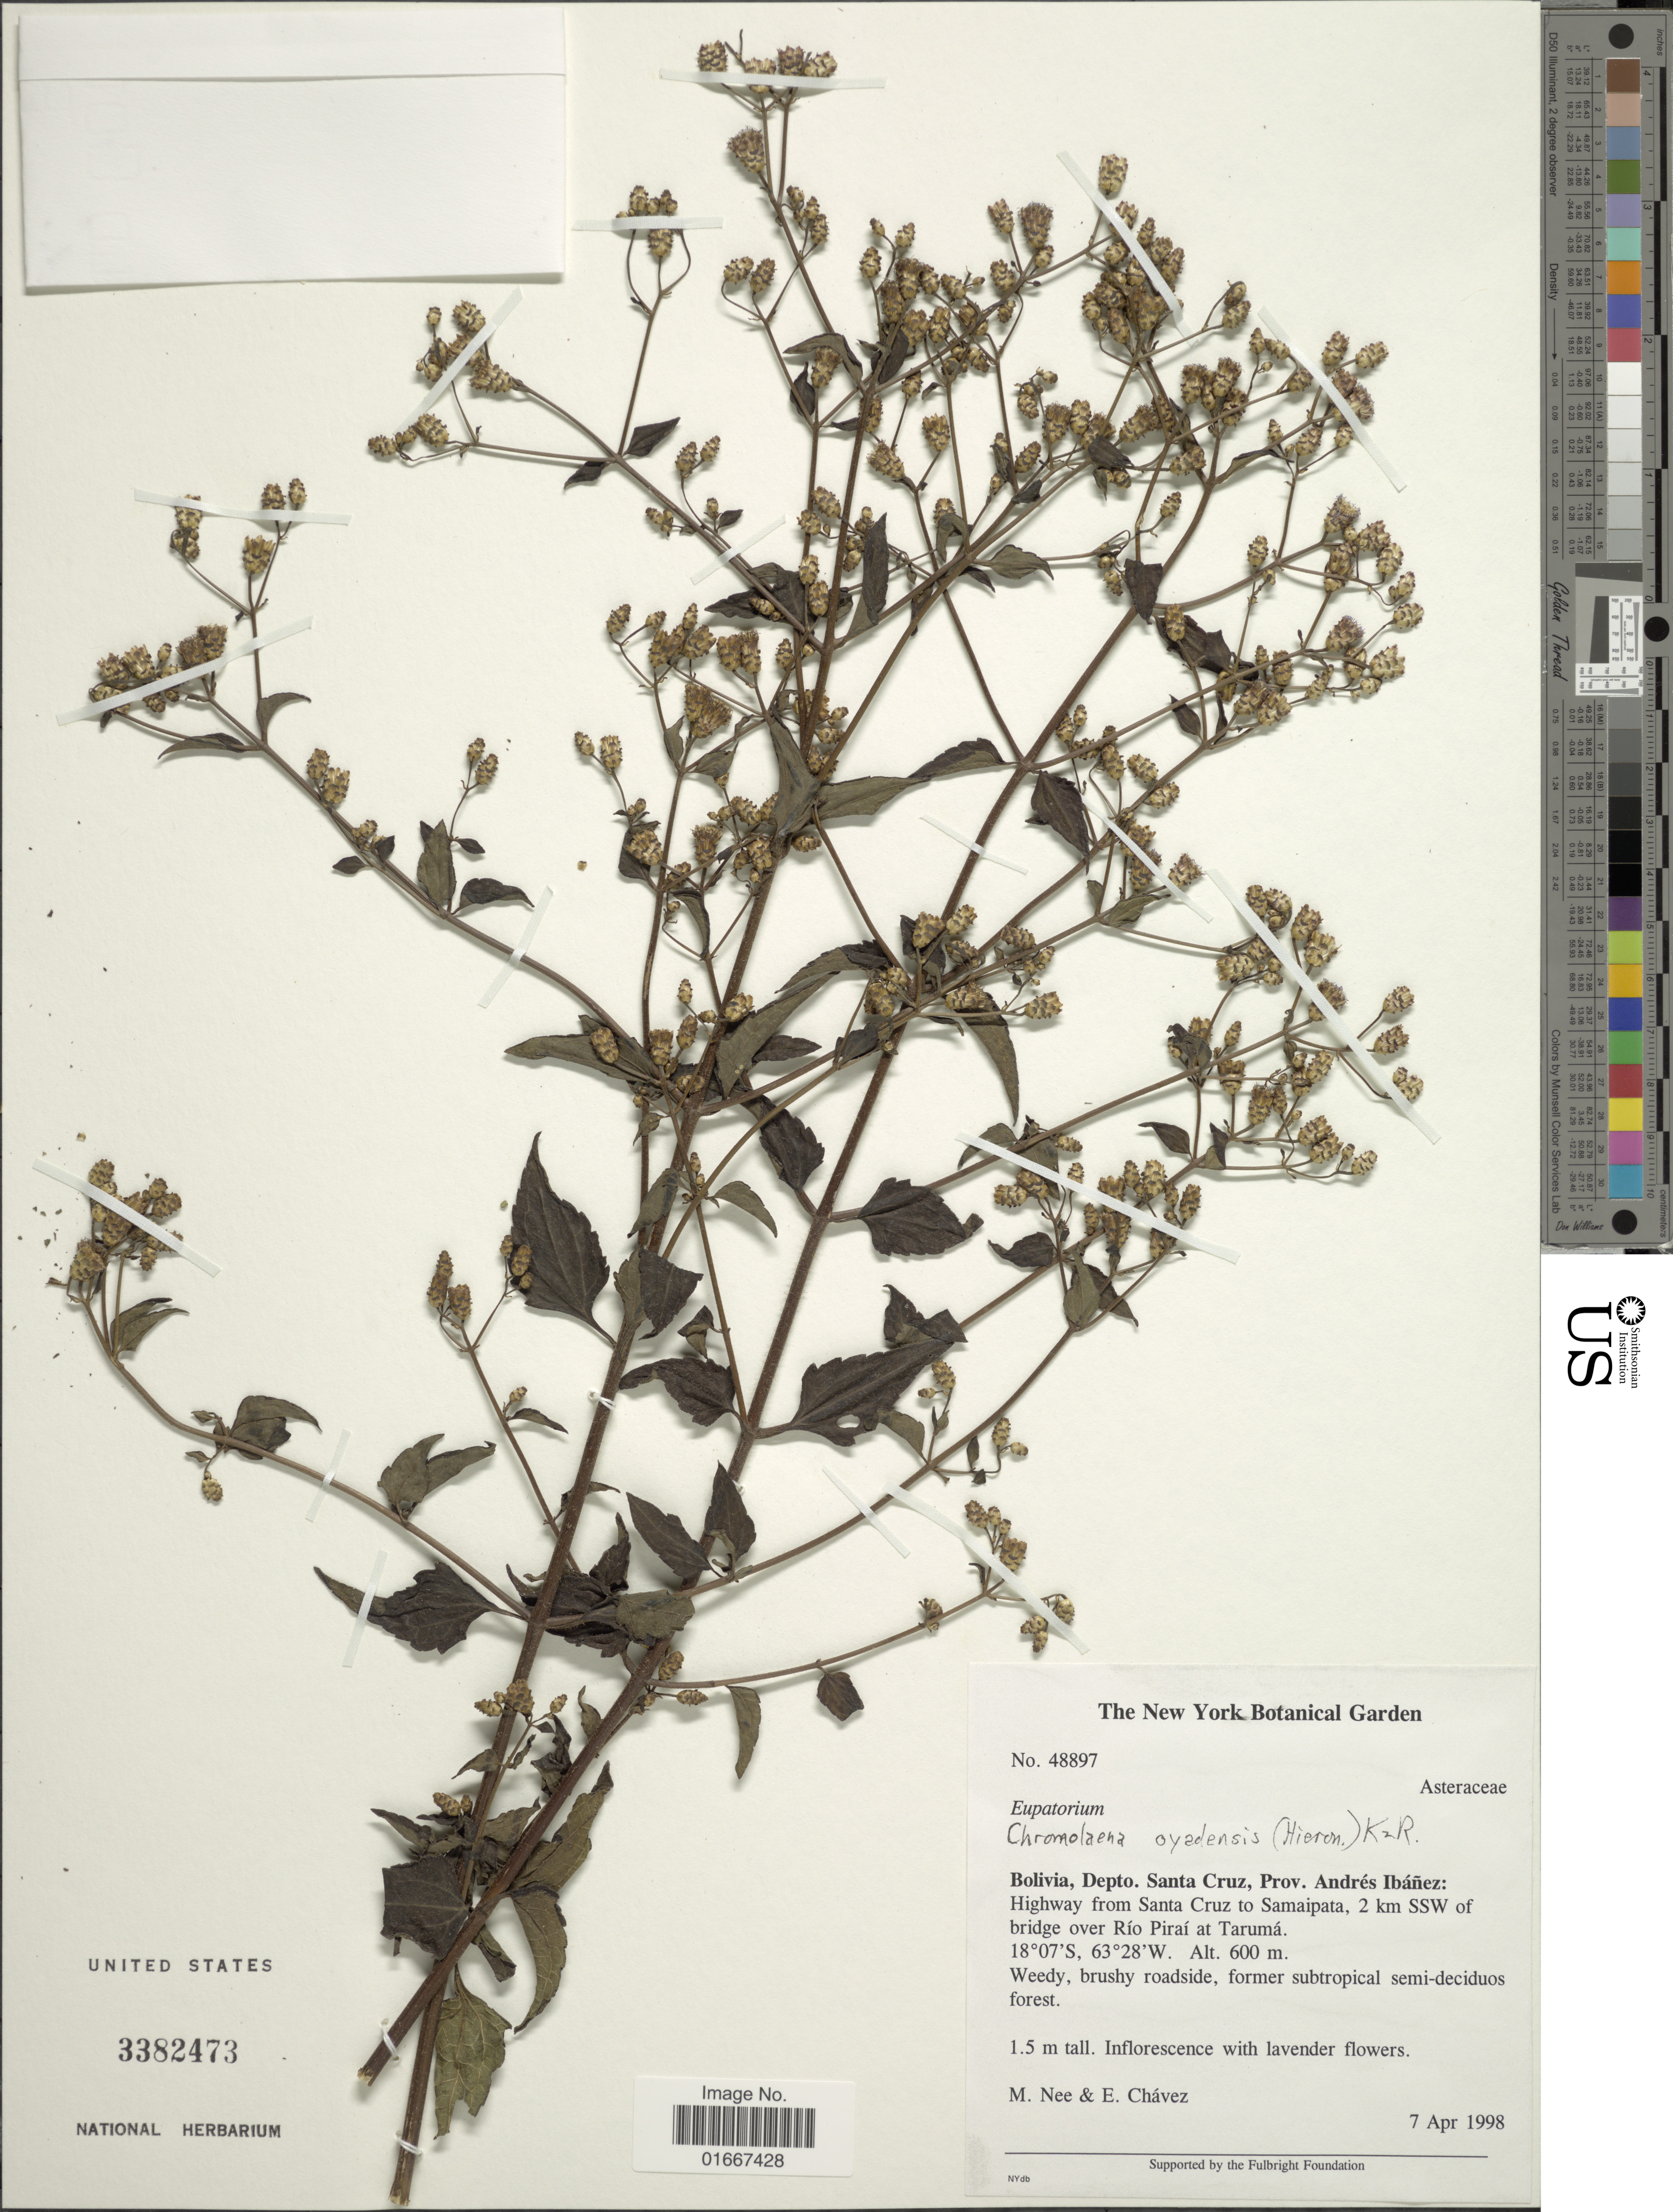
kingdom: Plantae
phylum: Tracheophyta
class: Magnoliopsida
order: Asterales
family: Asteraceae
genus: Chromolaena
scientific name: Chromolaena oyadensis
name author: (Hieron.) R.M. King & H. Rob.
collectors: M. Nee & E. Chavez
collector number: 48897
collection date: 1998-04-07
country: Bolivia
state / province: Santa Cruz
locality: Prov. Andres Ibanez: Highway from Santa Cruz to Samaipata, 2 km SSW of bridge over Rio Pirai at Taruma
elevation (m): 600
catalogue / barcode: US 3382473